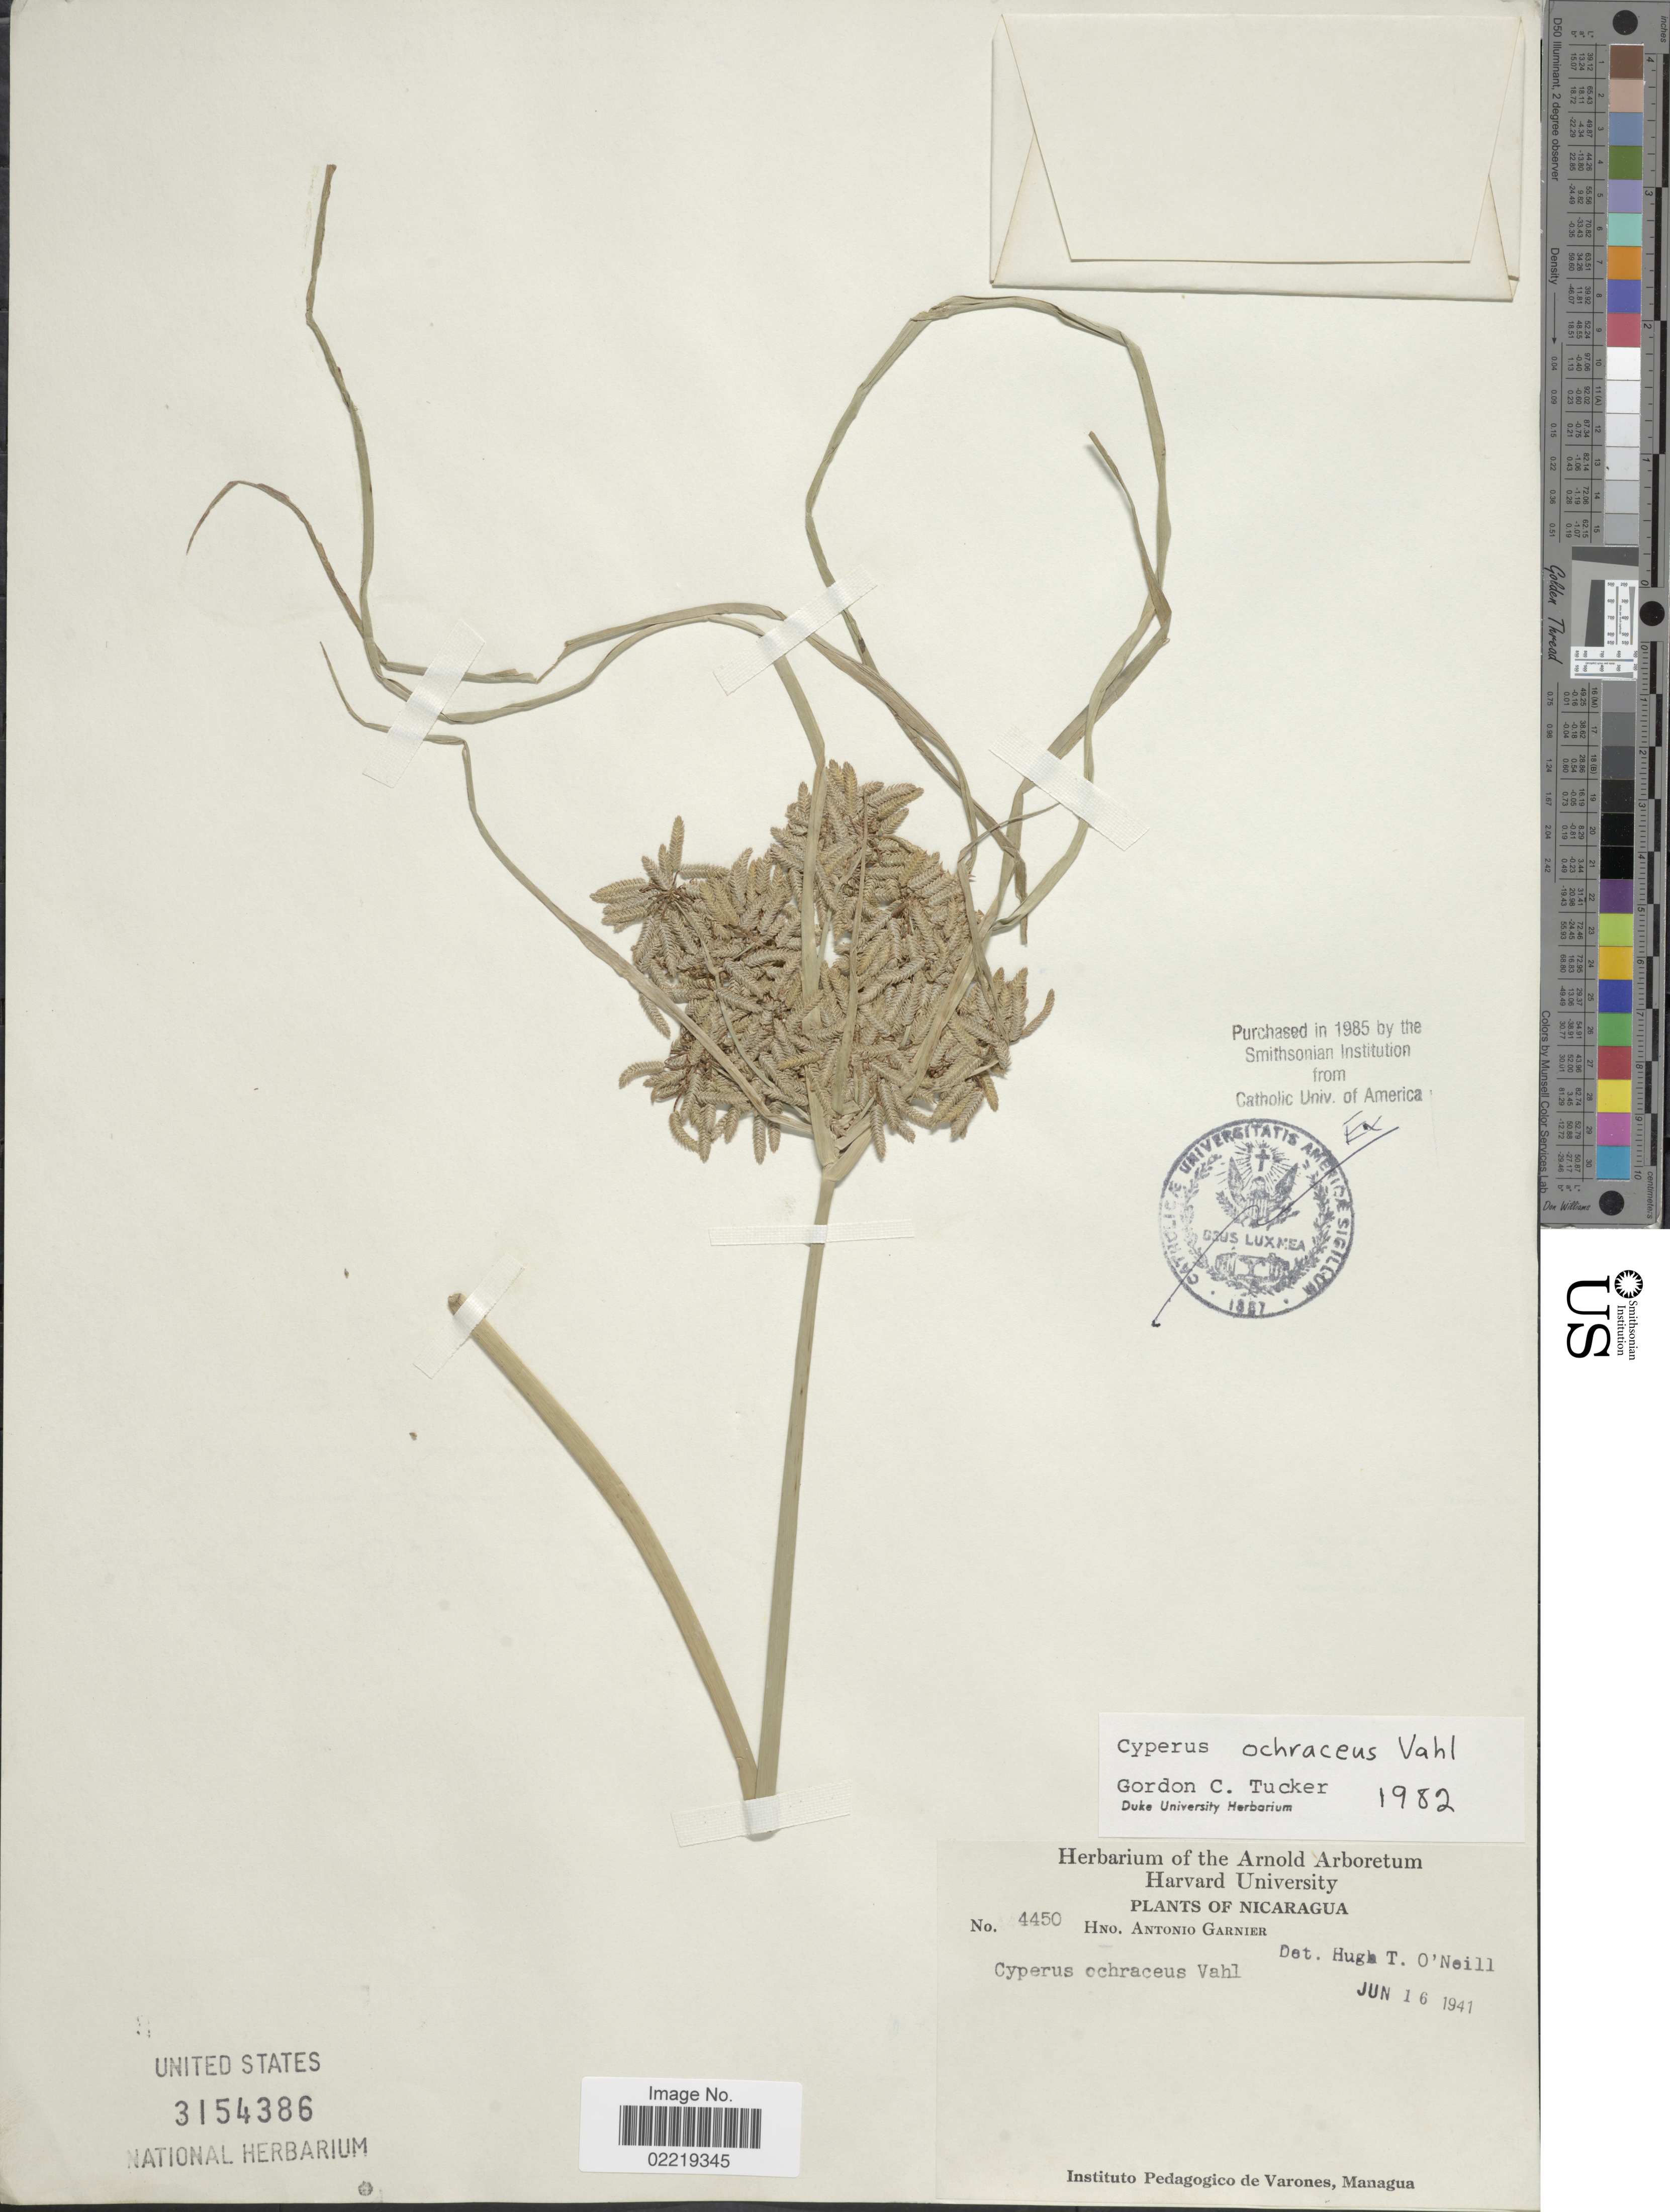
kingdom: Plantae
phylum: Tracheophyta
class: Liliopsida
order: Poales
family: Cyperaceae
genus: Cyperus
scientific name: Cyperus ochraceus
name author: Vahl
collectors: Bro. A. Garnier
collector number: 4450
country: Nicaragua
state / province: Managua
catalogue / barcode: US 3154386